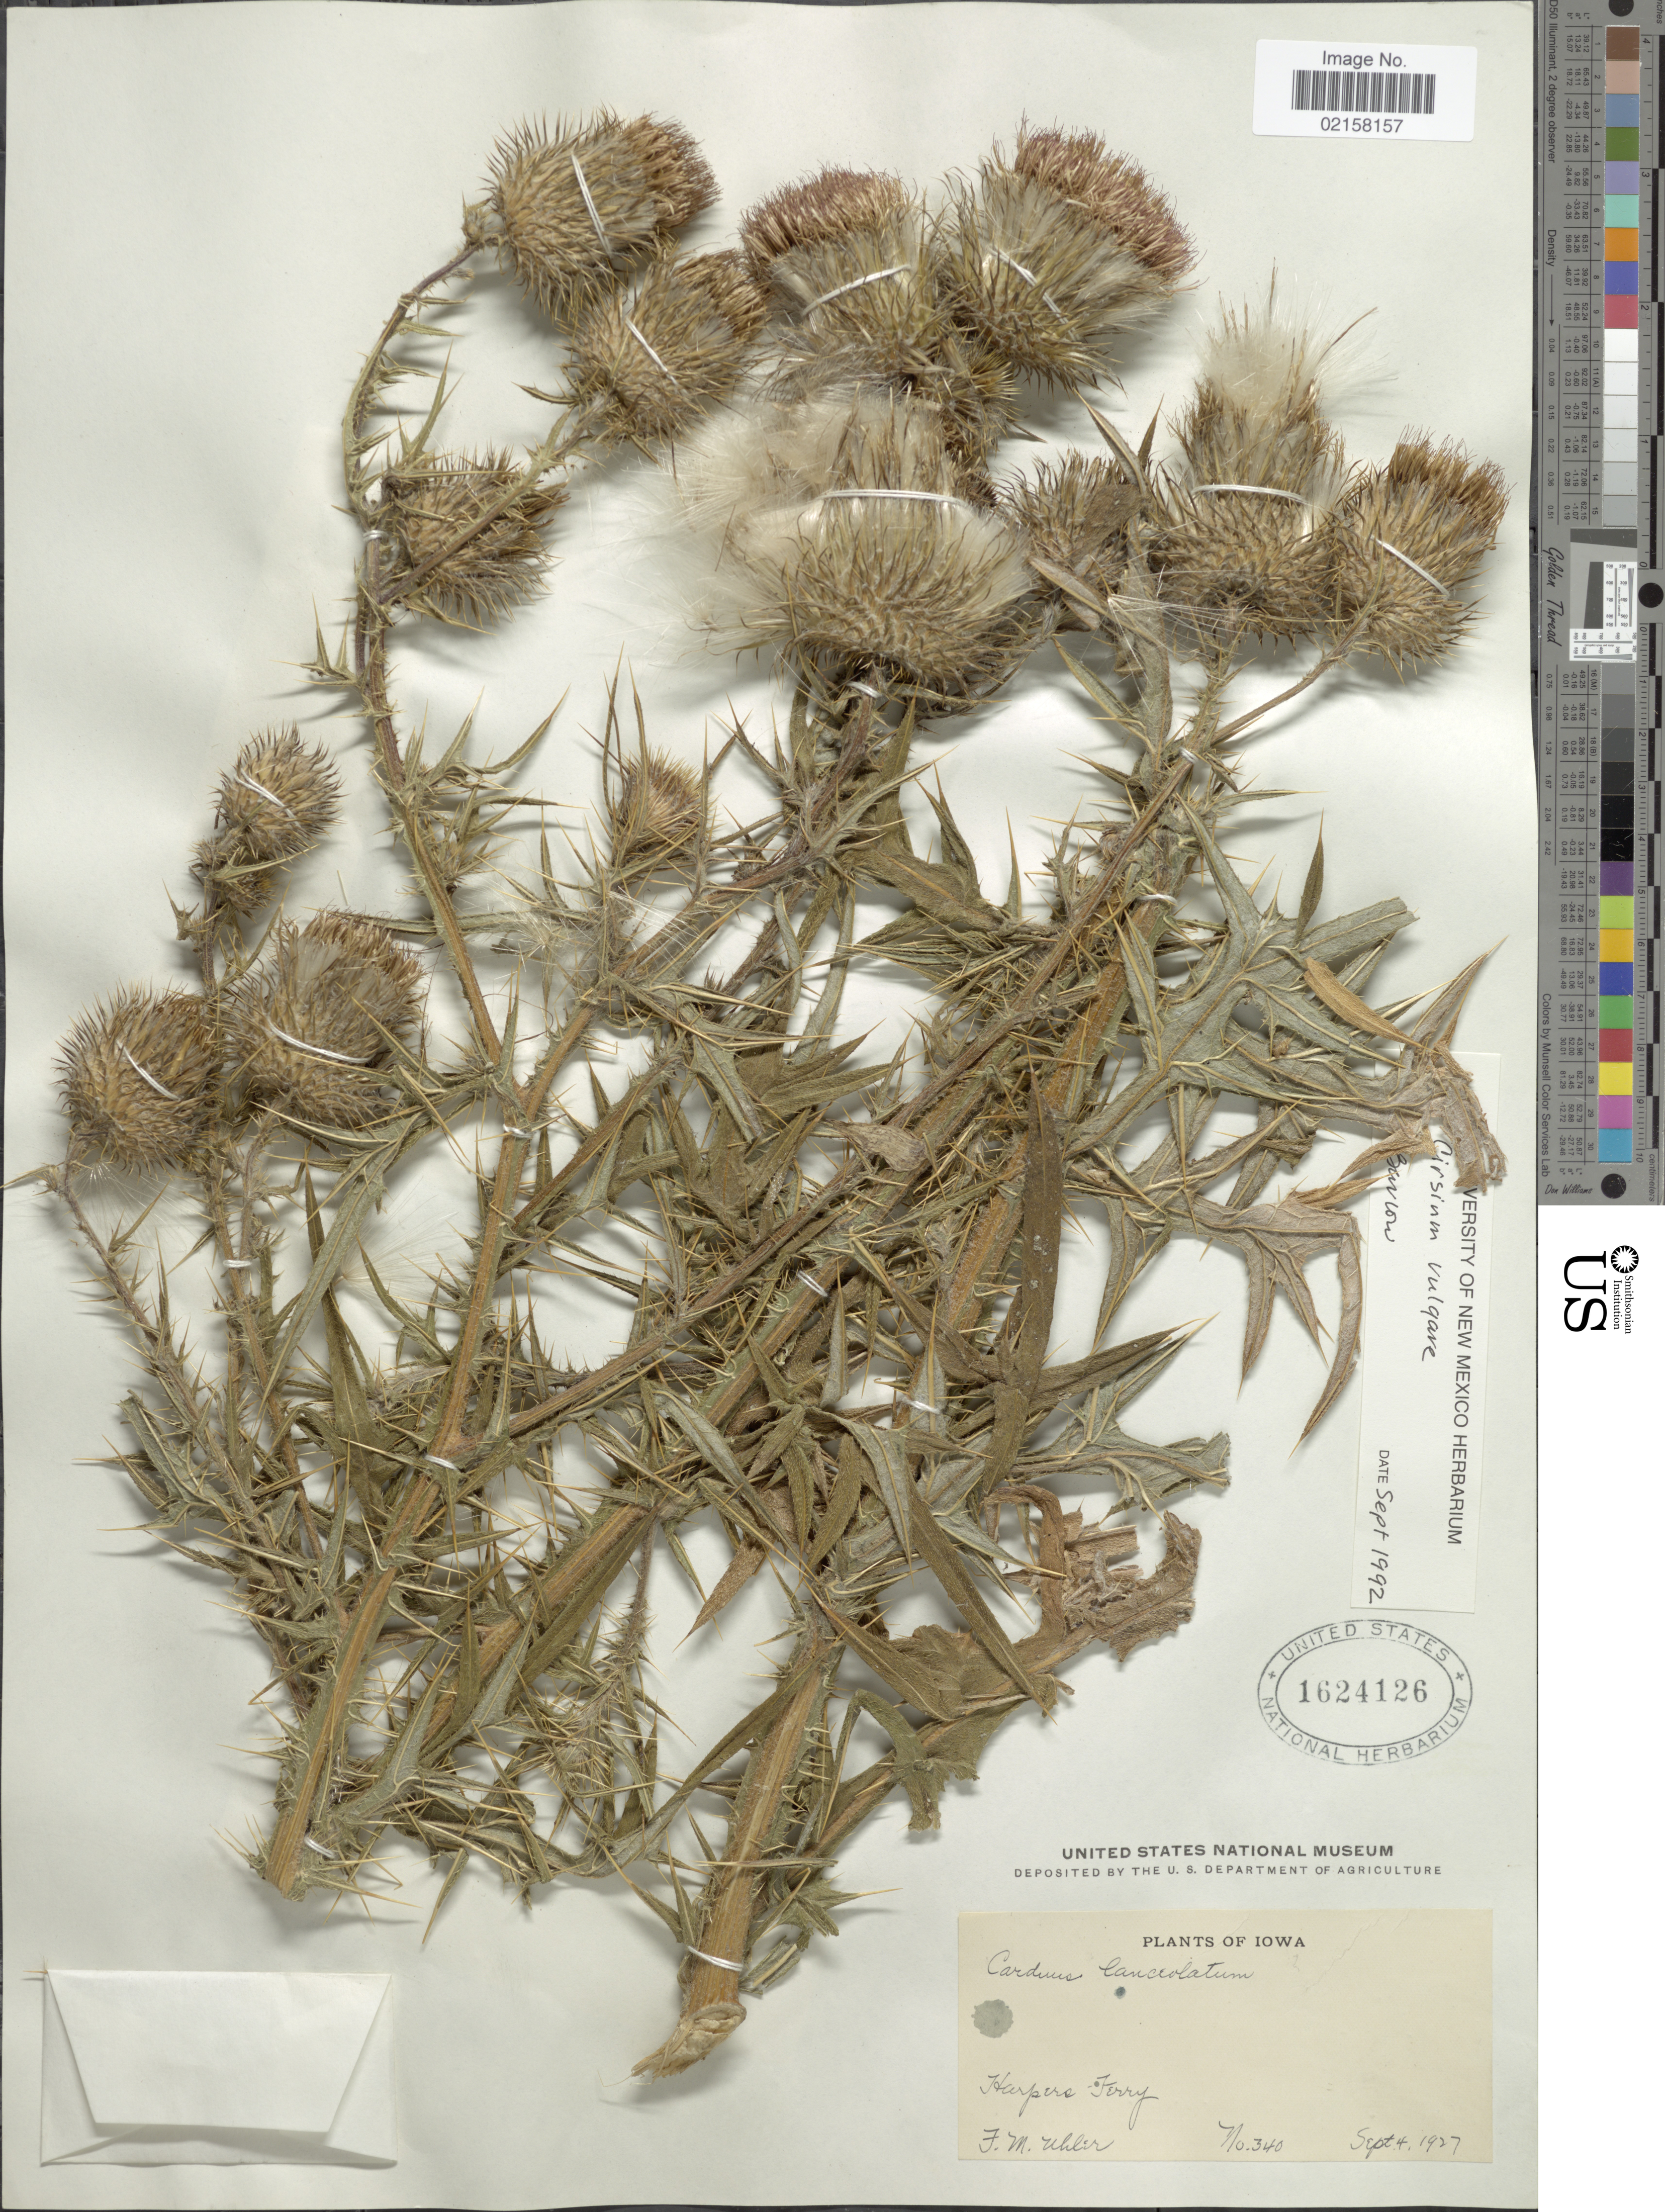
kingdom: Plantae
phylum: Tracheophyta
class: Magnoliopsida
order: Asterales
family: Asteraceae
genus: Cirsium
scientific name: Cirsium vulgare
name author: (Savi) Ten.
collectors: F. M. Uhler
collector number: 340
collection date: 1927-09-04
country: United States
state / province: Iowa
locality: Harper's Ferry.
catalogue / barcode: US 1624126